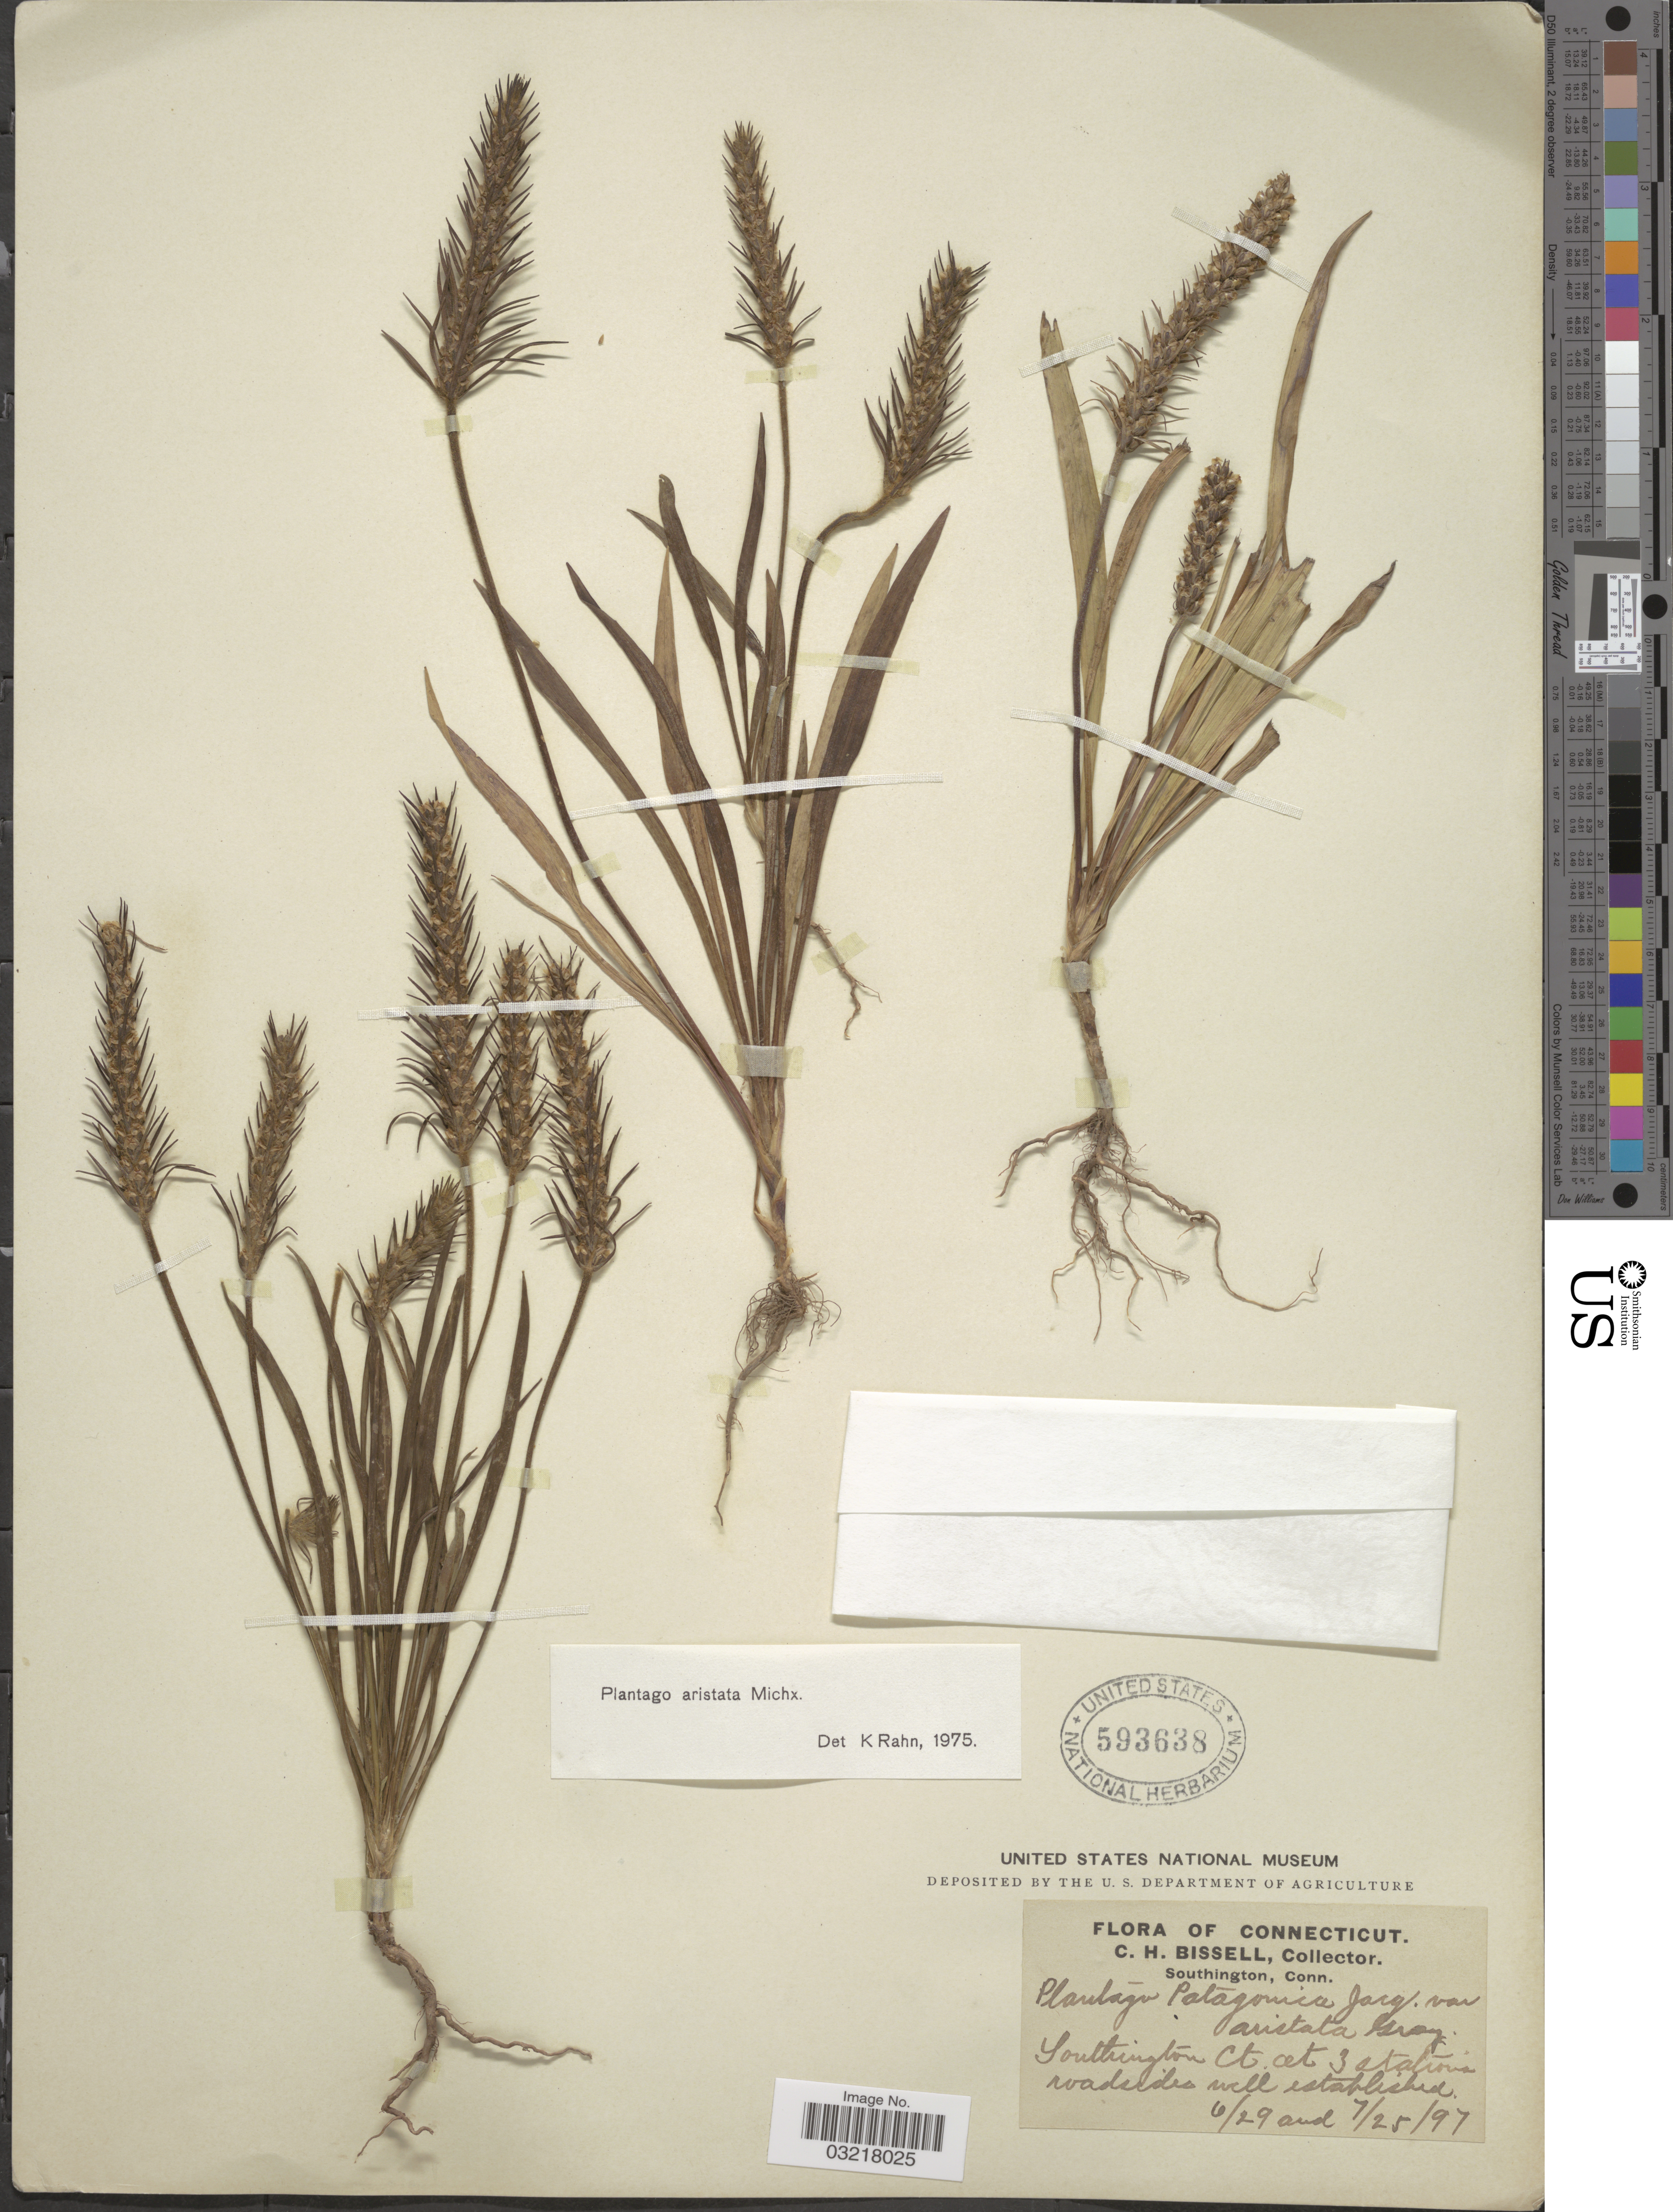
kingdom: Plantae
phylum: Tracheophyta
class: Magnoliopsida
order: Lamiales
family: Plantaginaceae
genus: Plantago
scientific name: Plantago aristata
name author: Michx.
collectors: C. Bissell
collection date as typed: Transcribed d/m/y: 29/6/97 to 25/7/97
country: United States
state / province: Connecticut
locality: Southington Ct. at 3 stations.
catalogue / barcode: US 593638